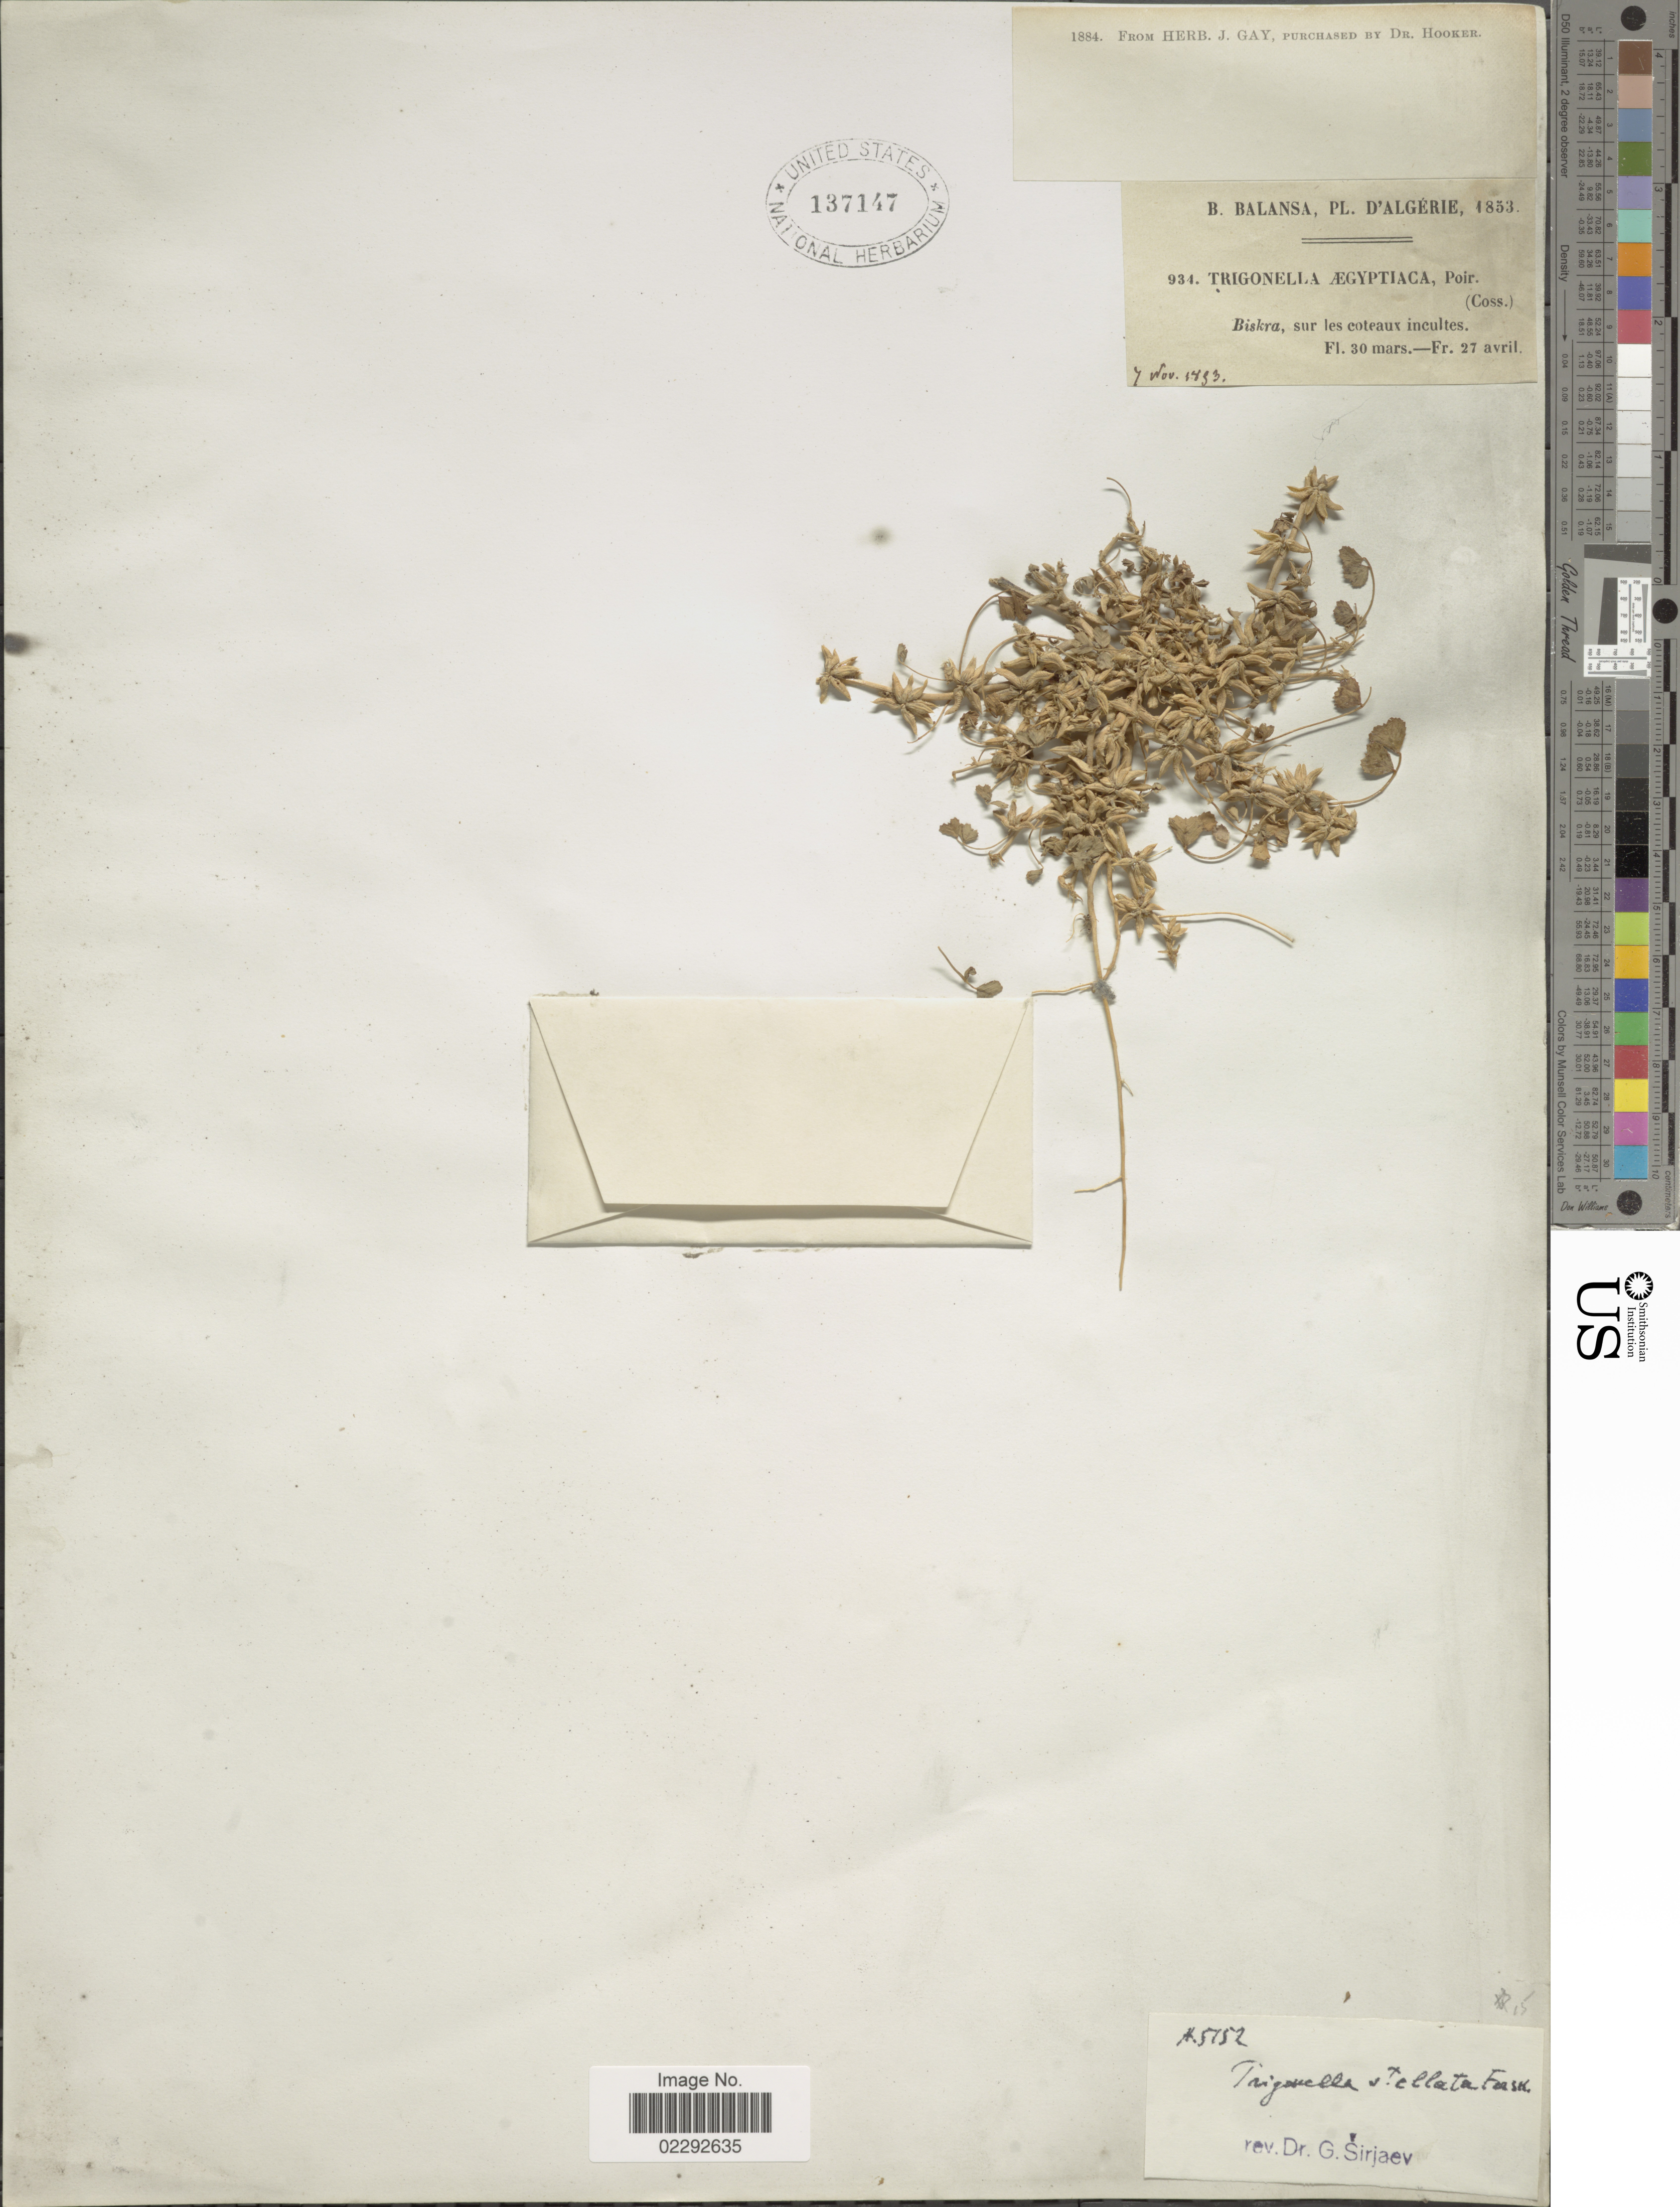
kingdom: Plantae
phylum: Tracheophyta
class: Magnoliopsida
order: Fabales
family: Fabaceae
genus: Trigonella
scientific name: Trigonella stellata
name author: Forssk.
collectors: B. Balansa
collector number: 934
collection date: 1853-03-30/1853-04-27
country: Algeria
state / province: Biskra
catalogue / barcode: US 137147